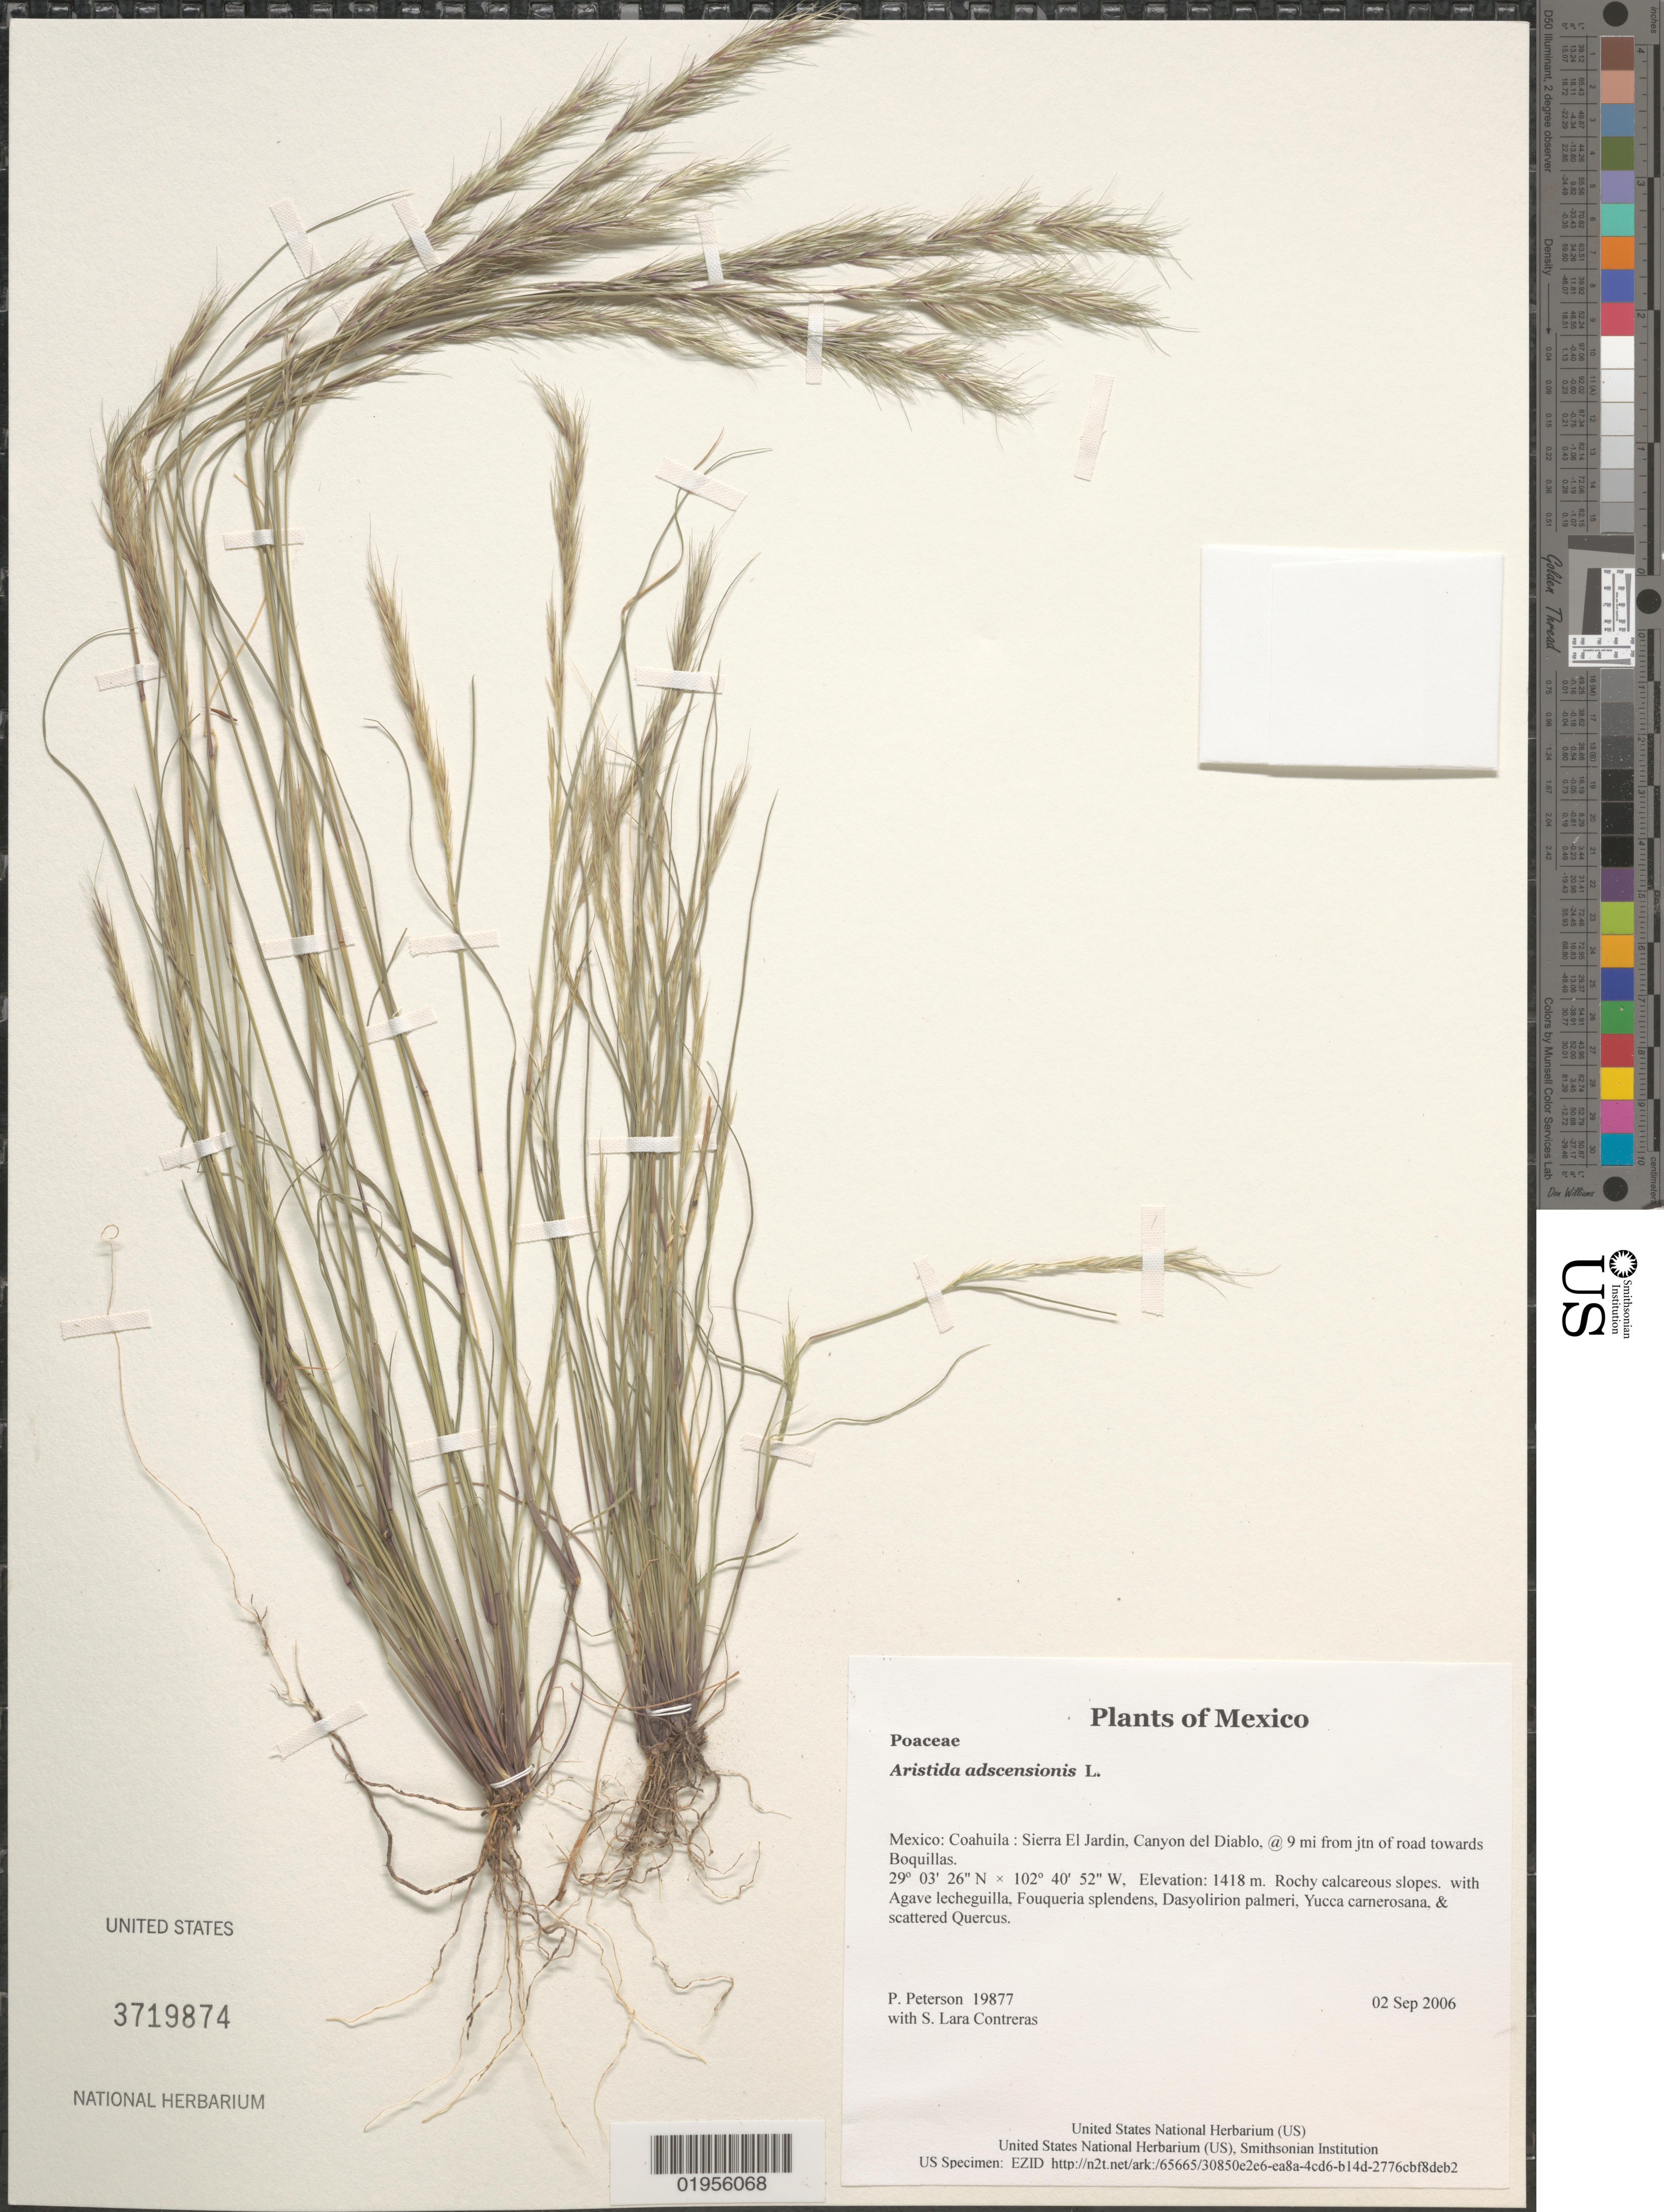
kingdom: Plantae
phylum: Tracheophyta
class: Liliopsida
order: Poales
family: Poaceae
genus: Aristida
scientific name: Aristida adscensionis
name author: L.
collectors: P. M. Peterson & S. Lara Contreras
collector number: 19877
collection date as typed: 02 Sep 2006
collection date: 2006-09-02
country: Mexico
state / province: Coahuila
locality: Sierra El Jardin, Canyon del Diablo, @ 9 mi from jtn of road towards Boquillas.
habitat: Rochy calcareous slopes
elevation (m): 1418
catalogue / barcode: US 3719874